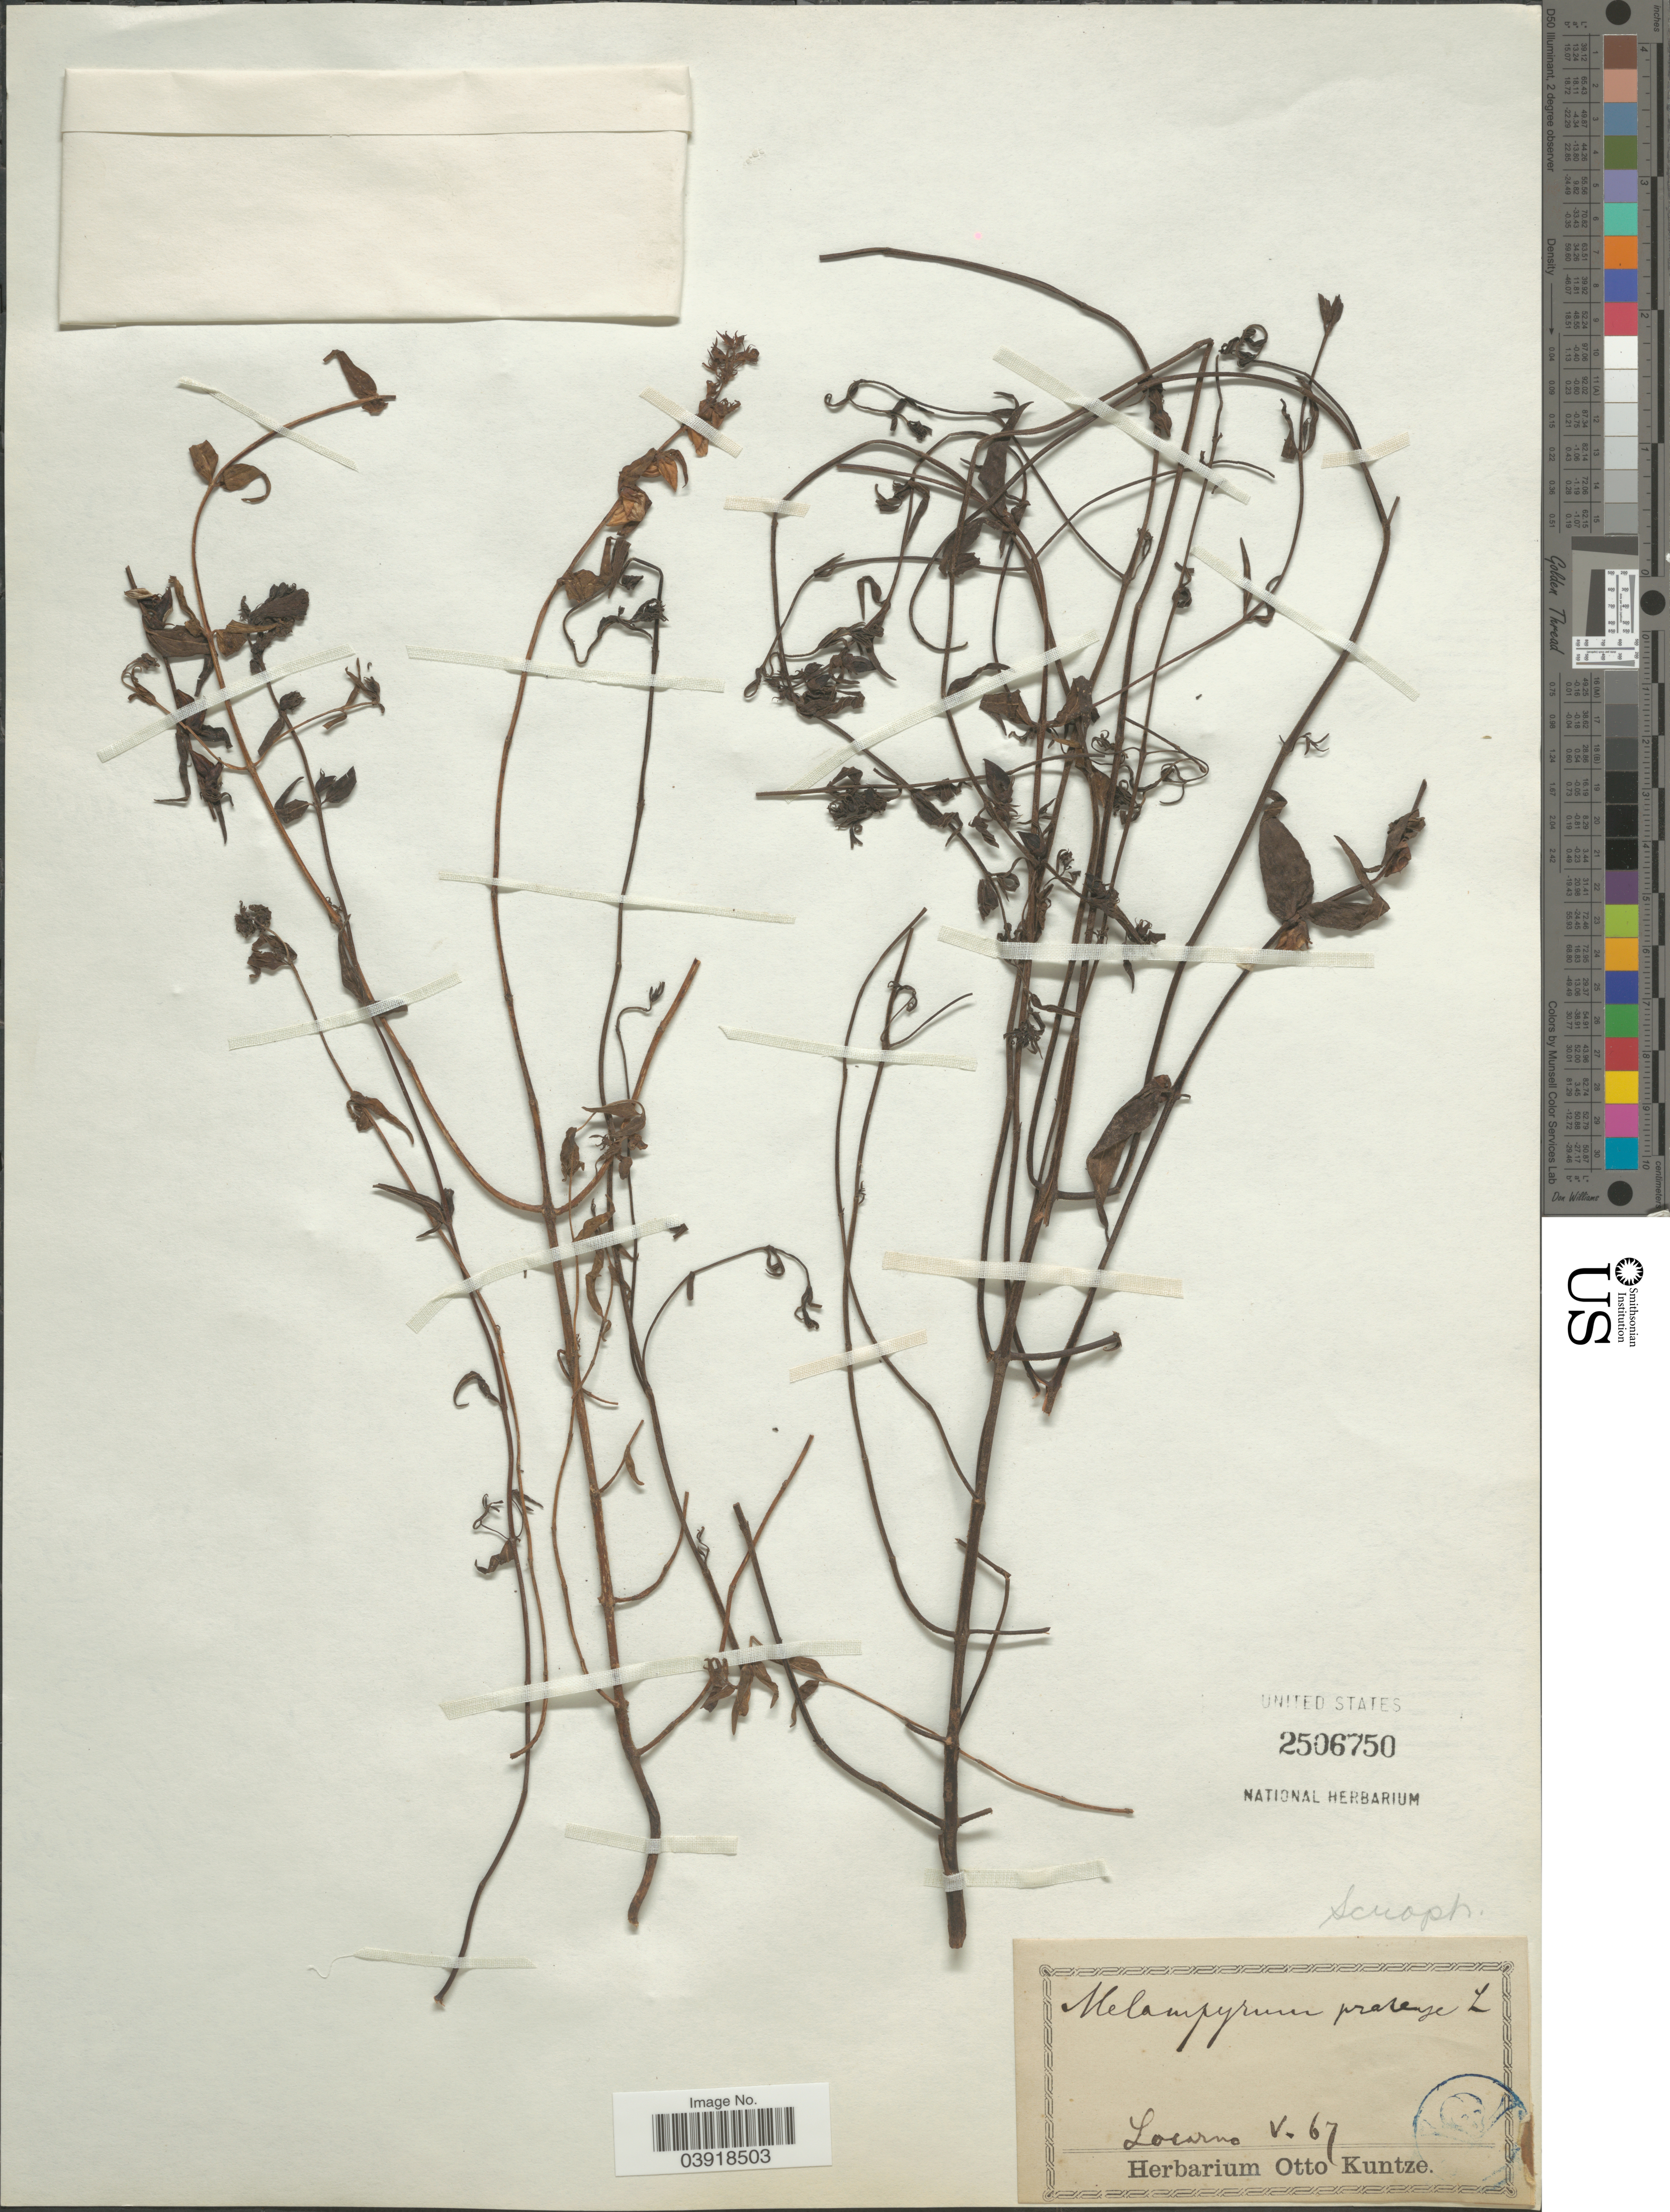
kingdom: Plantae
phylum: Tracheophyta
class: Magnoliopsida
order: Lamiales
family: Orobanchaceae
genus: Melampyrum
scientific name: Melampyrum pratense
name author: L.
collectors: ex herb. Otto Kuntze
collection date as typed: Transcribed d/m/y: /5/67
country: Italy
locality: Locarno.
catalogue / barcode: US 2506750